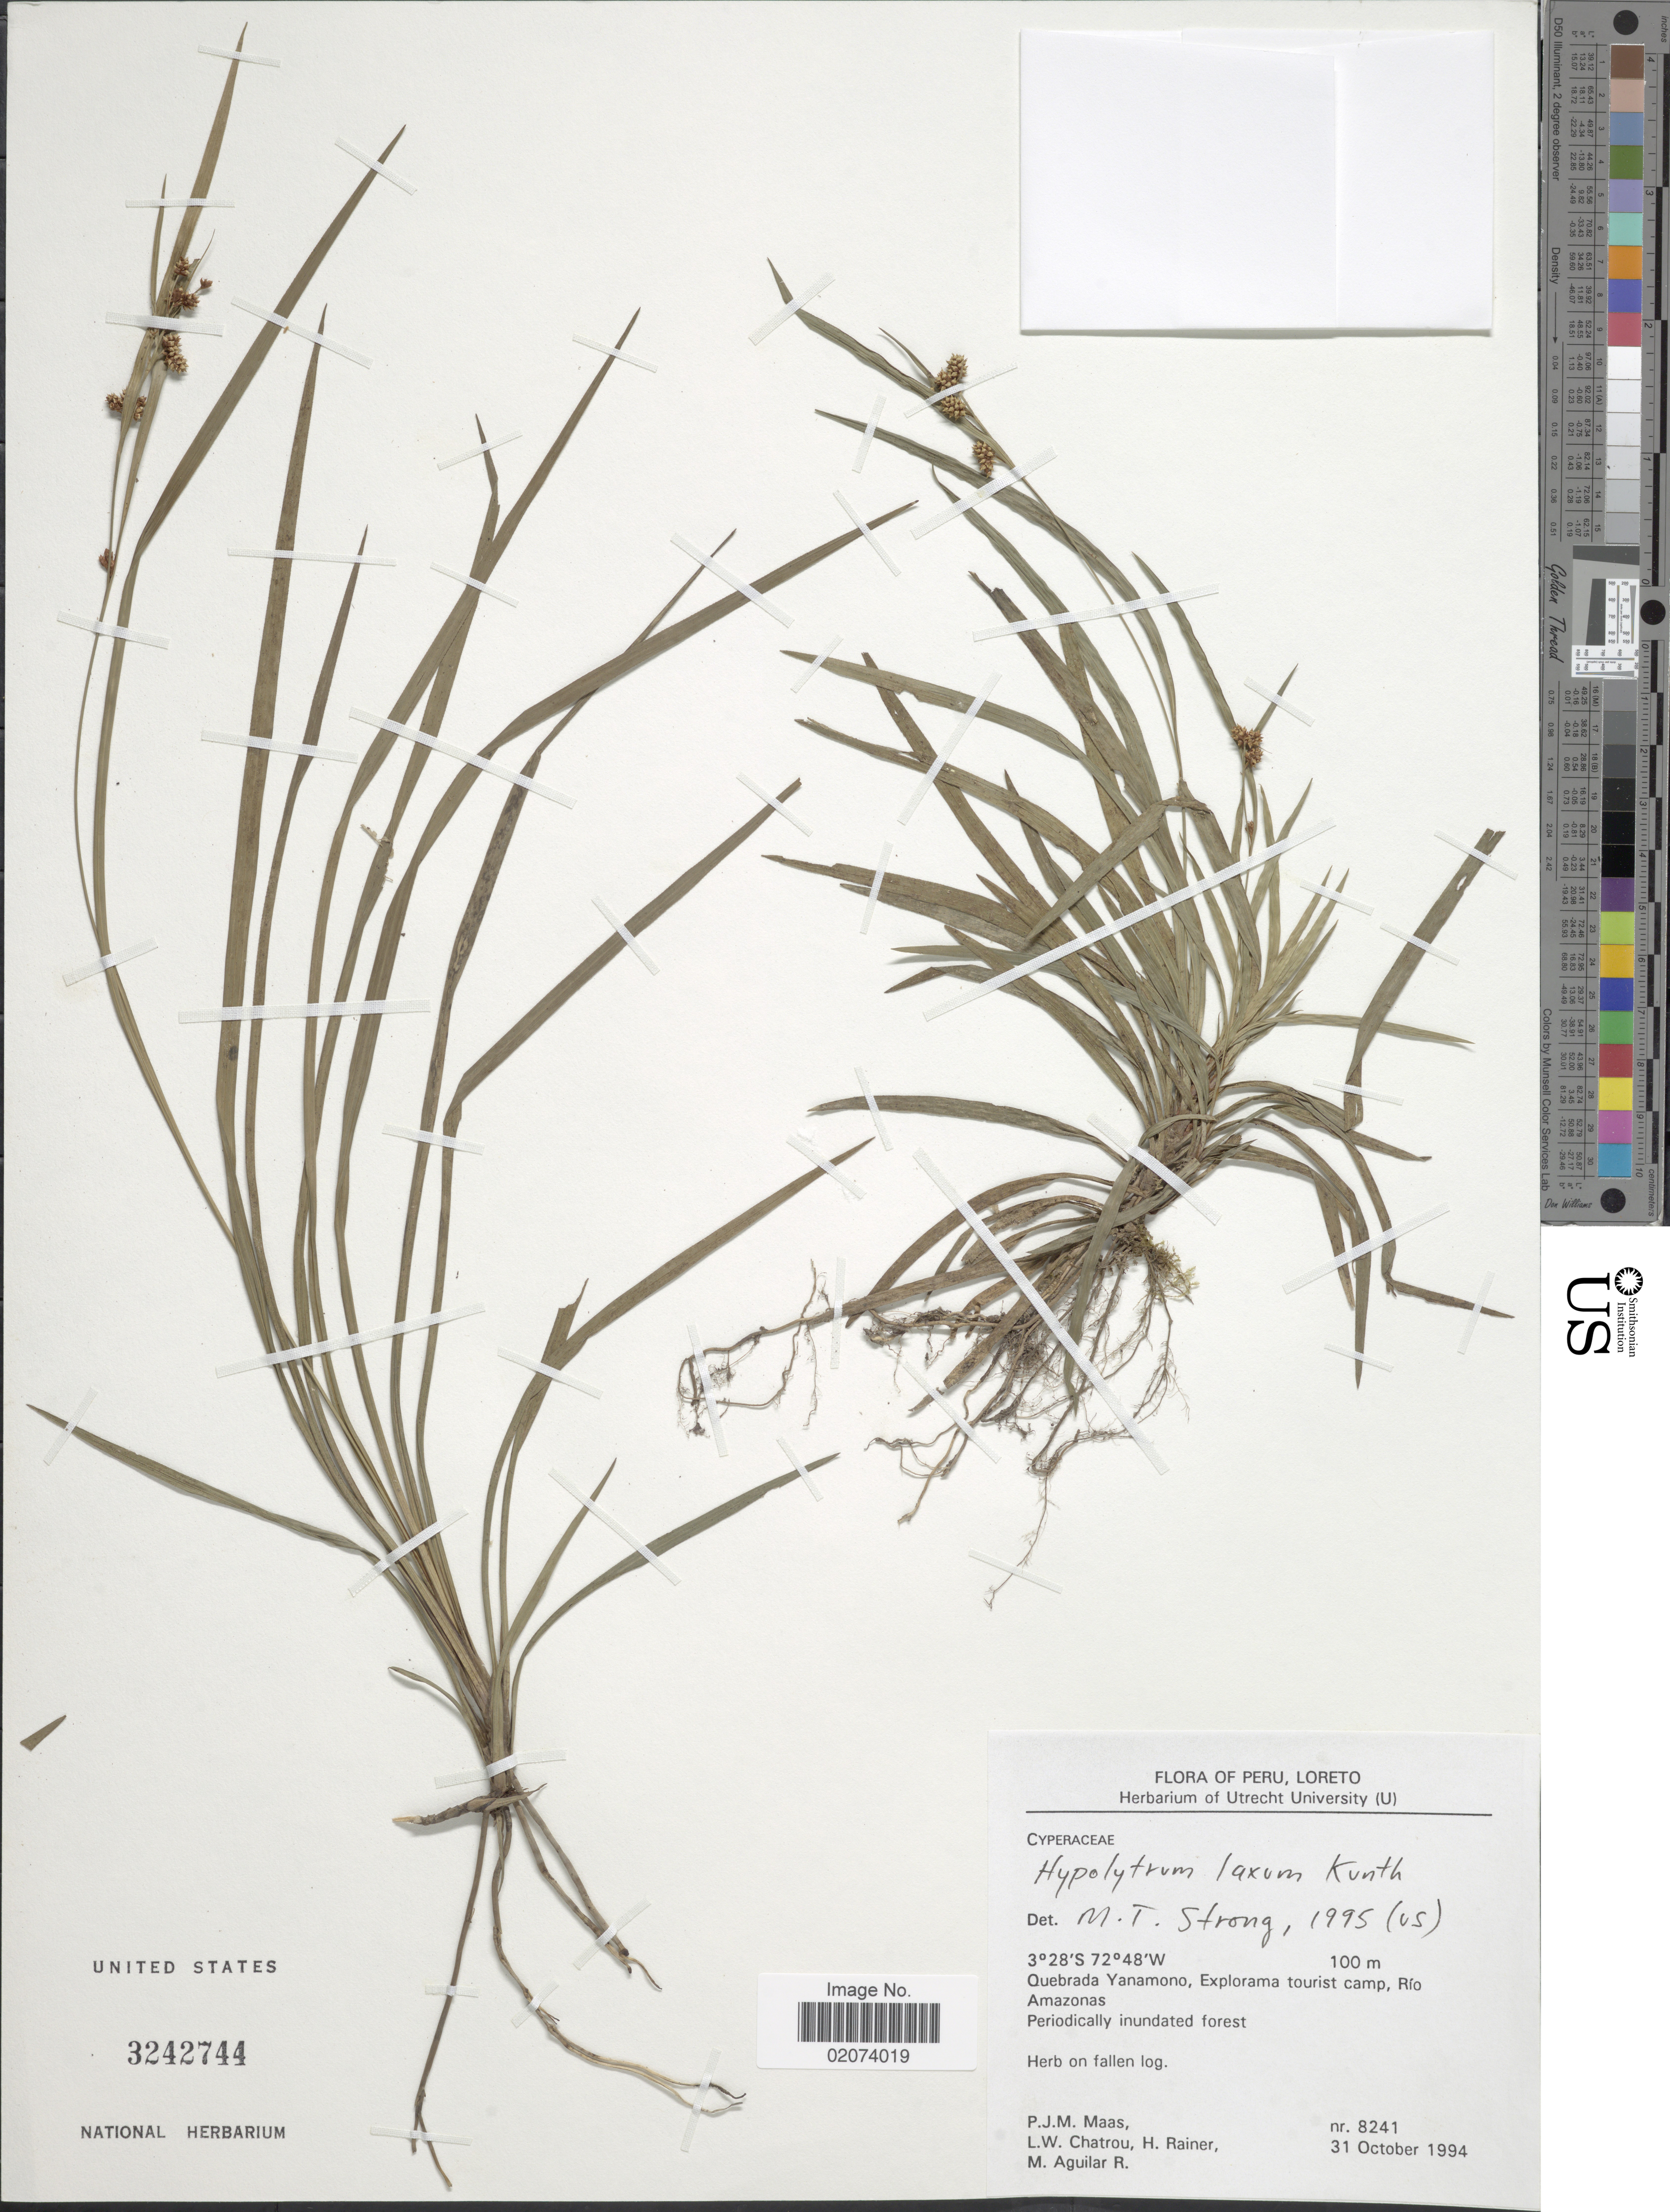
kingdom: Plantae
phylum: Tracheophyta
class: Liliopsida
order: Poales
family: Cyperaceae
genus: Hypolytrum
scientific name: Hypolytrum laxum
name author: Kunth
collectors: P. Maas, L. W. Chatrou, H. Rainer & M. Aguilar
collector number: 8241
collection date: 1994-10-31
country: Peru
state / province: Loreto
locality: Quebrada Yanamono, Explorama tourist camp, Rio Amazonas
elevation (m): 100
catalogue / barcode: US 3242744